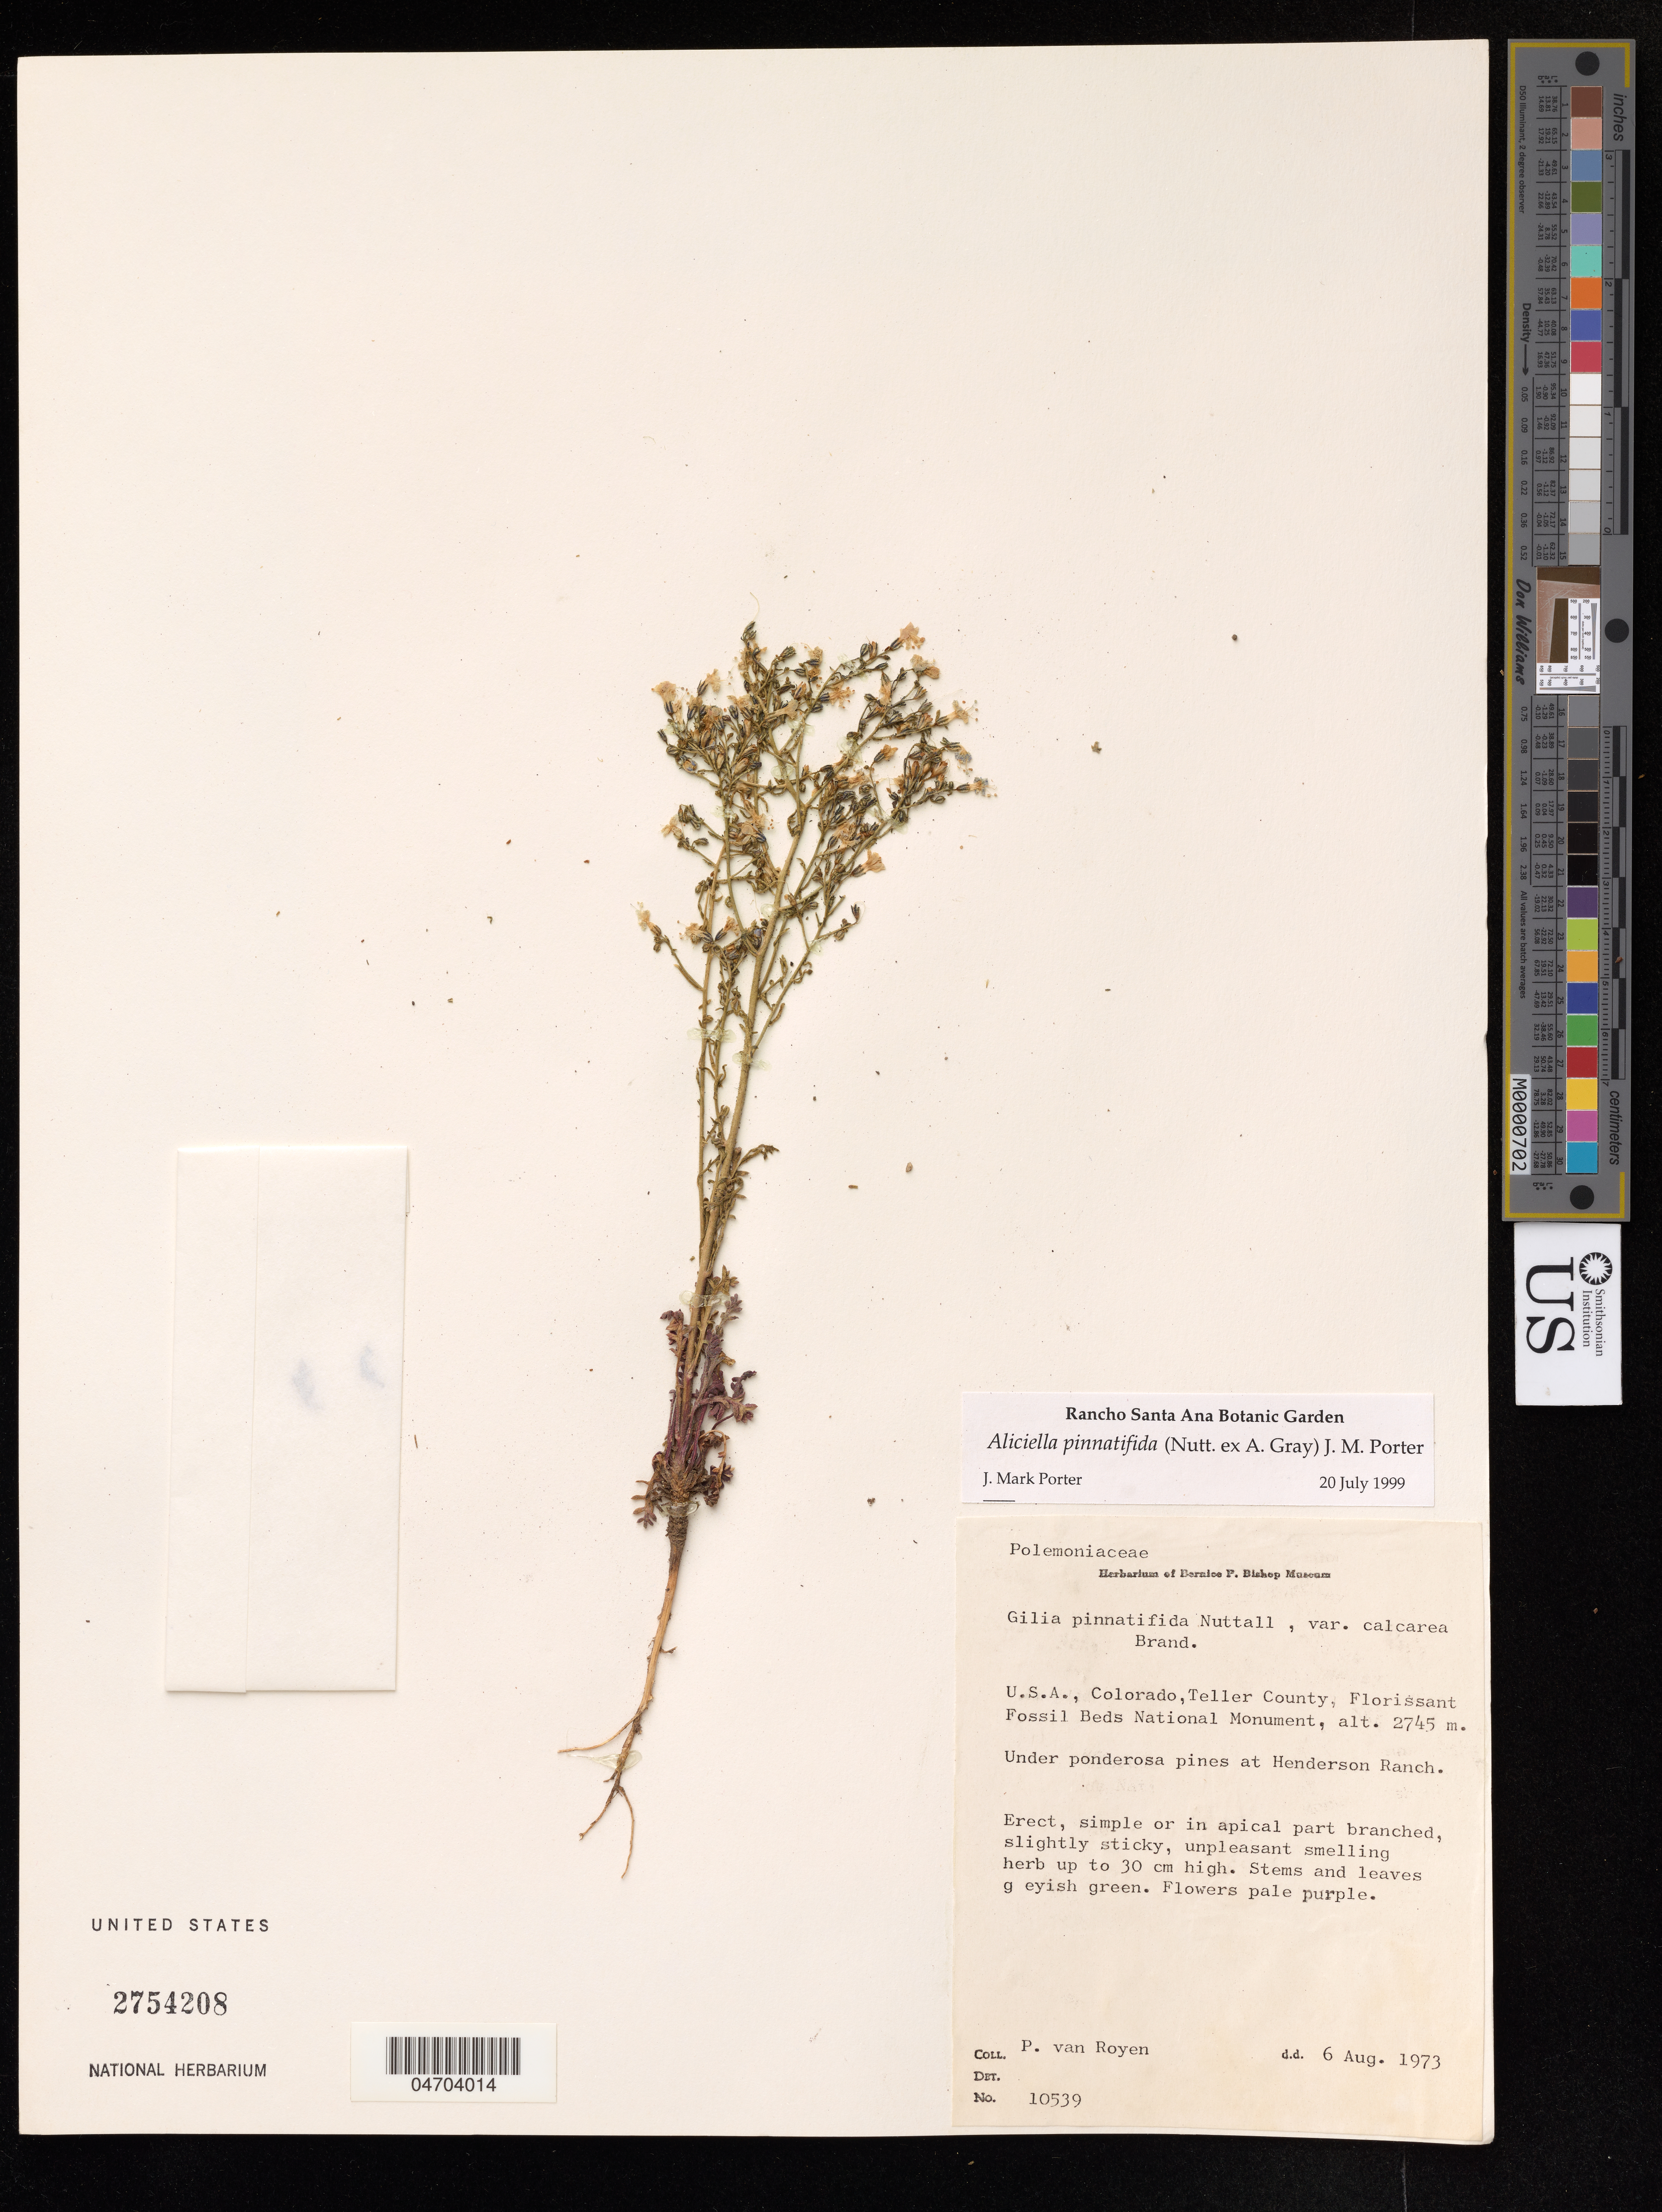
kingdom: Plantae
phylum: Tracheophyta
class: Magnoliopsida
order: Ericales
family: Polemoniaceae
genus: Aliciella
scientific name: Aliciella pinnatifida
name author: (Nutt. ex A. Gray) J.M. Porter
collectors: P. van Royen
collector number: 10539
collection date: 1973-08-06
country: United States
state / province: Colorado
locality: Teller County, Florissant Fossil Beds National Monument. Under ponderosa pines at Henderson Ranch.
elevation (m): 2745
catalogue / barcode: US 2754208